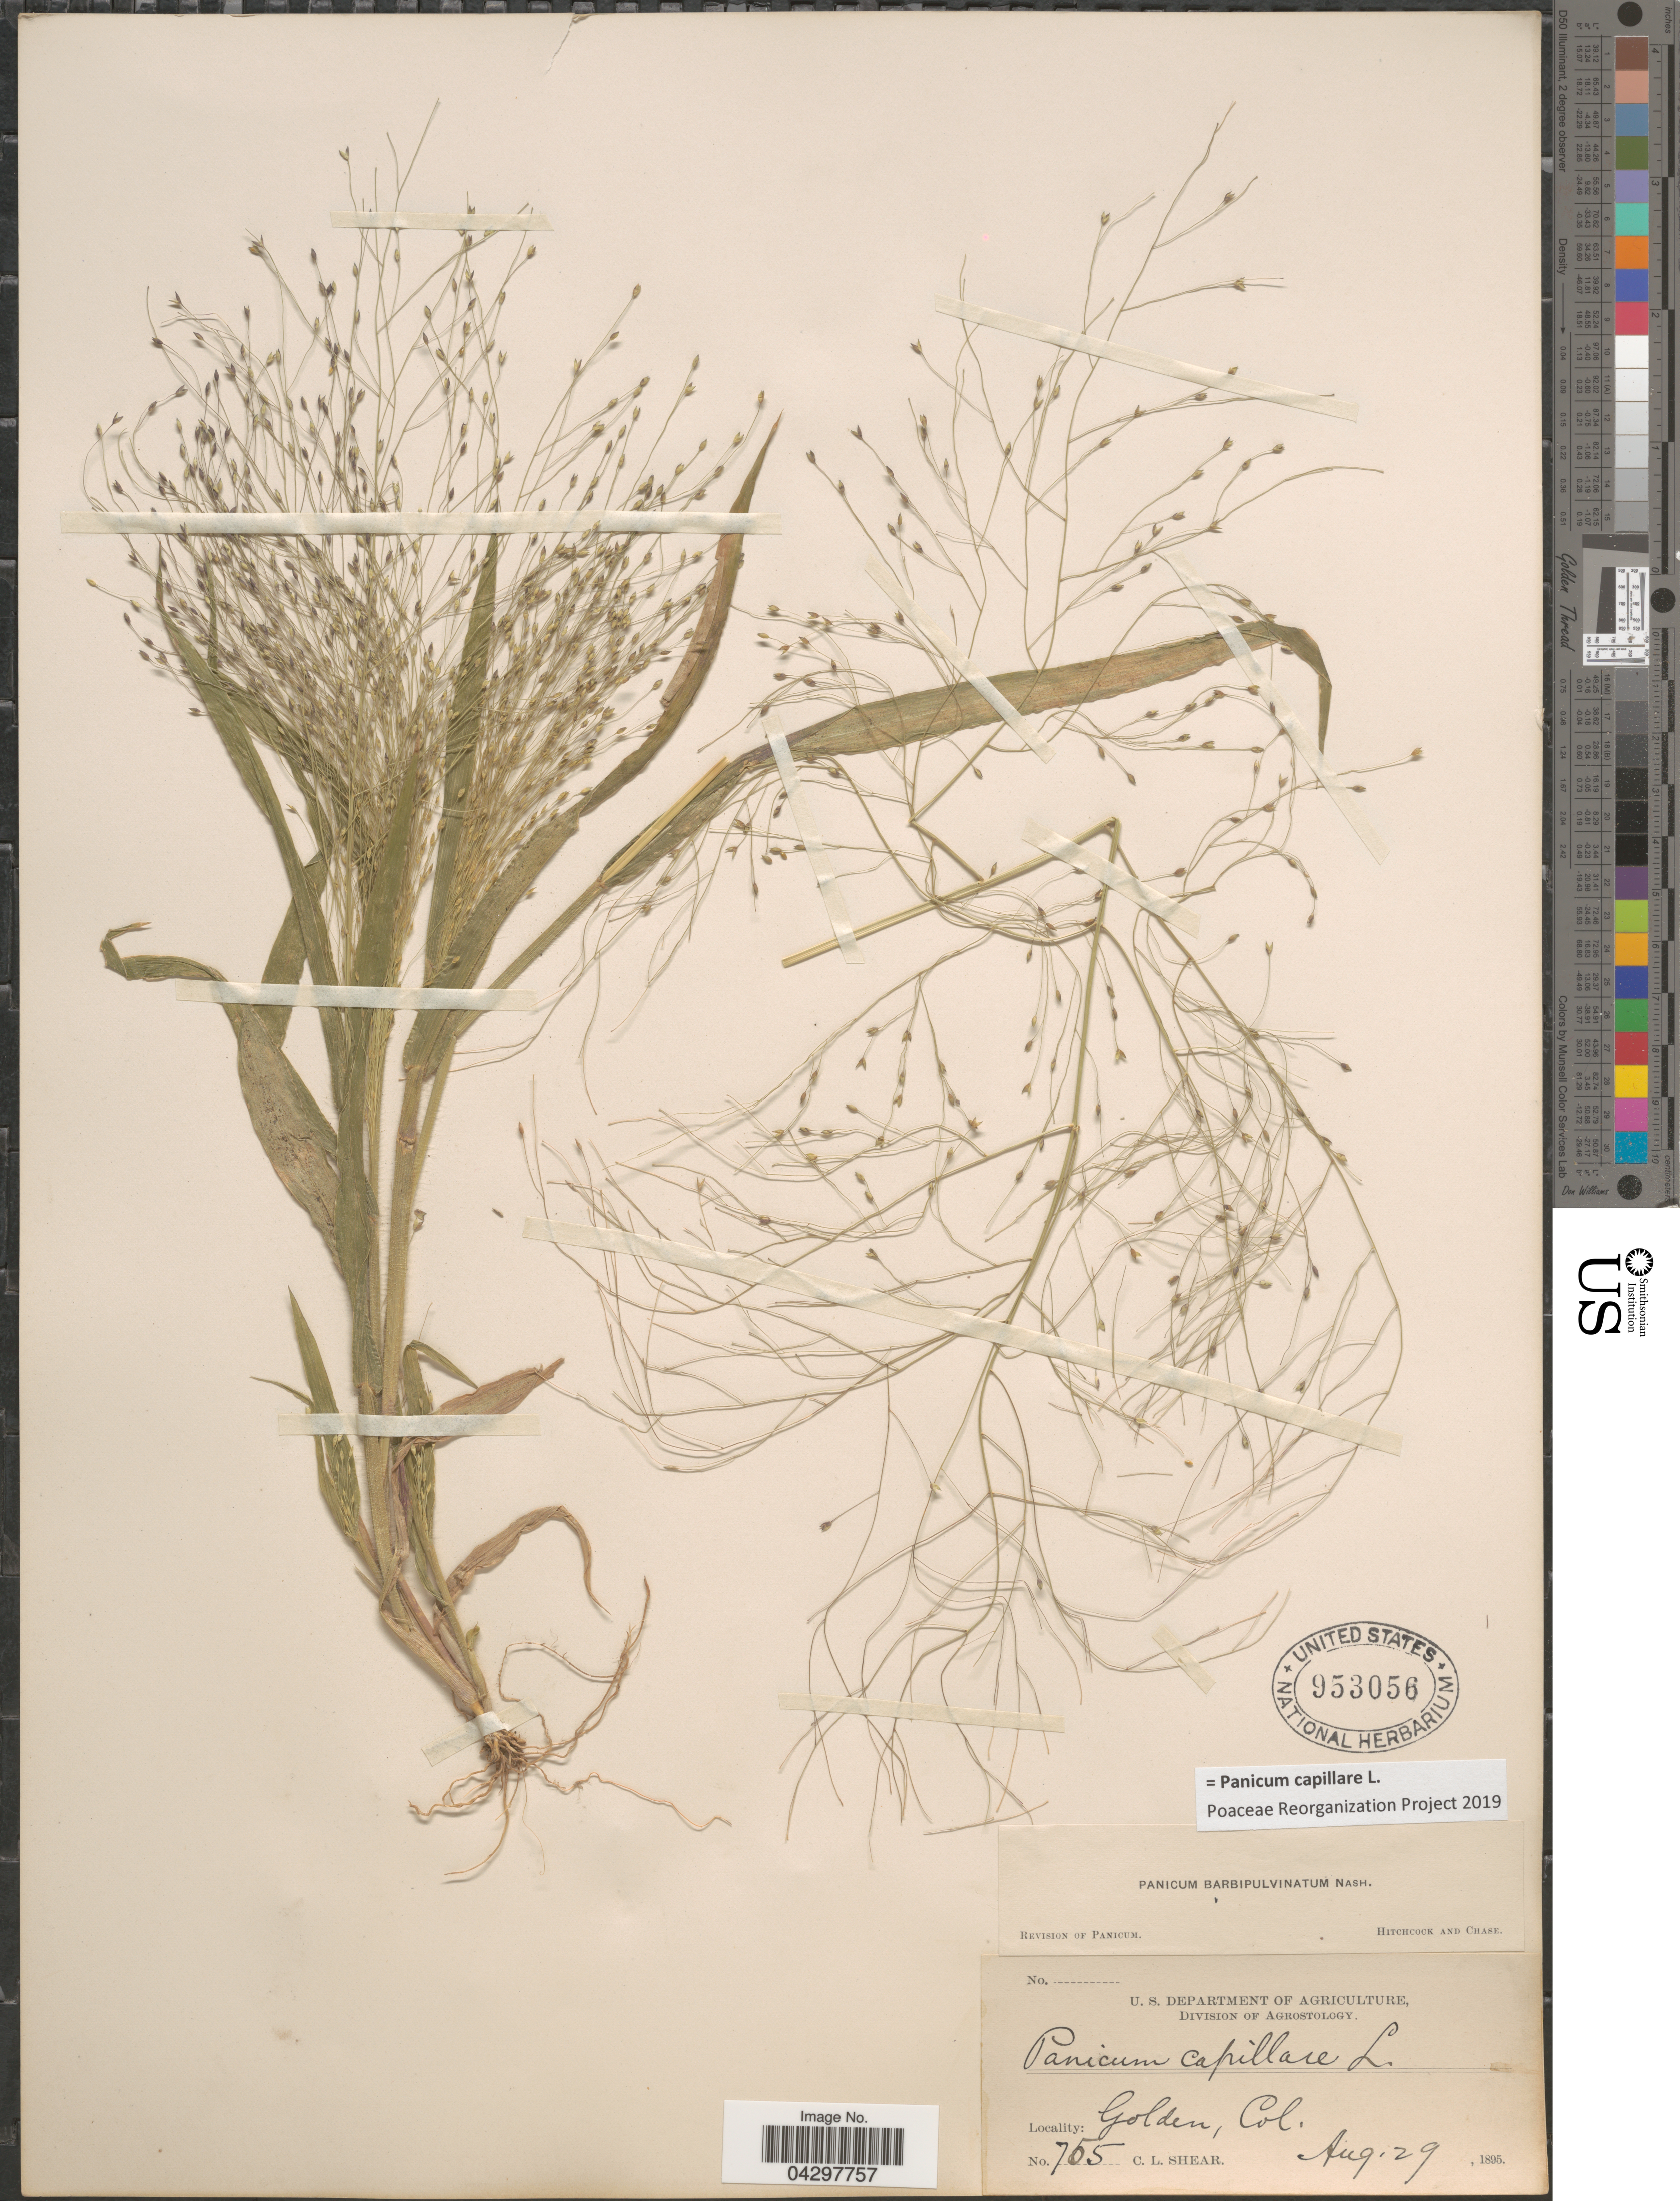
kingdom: Plantae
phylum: Tracheophyta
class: Liliopsida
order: Poales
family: Poaceae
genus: Panicum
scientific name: Panicum capillare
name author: L.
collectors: C. L. Shear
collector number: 755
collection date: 1895-08-29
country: United States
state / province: Colorado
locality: Golden.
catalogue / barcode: US 953056